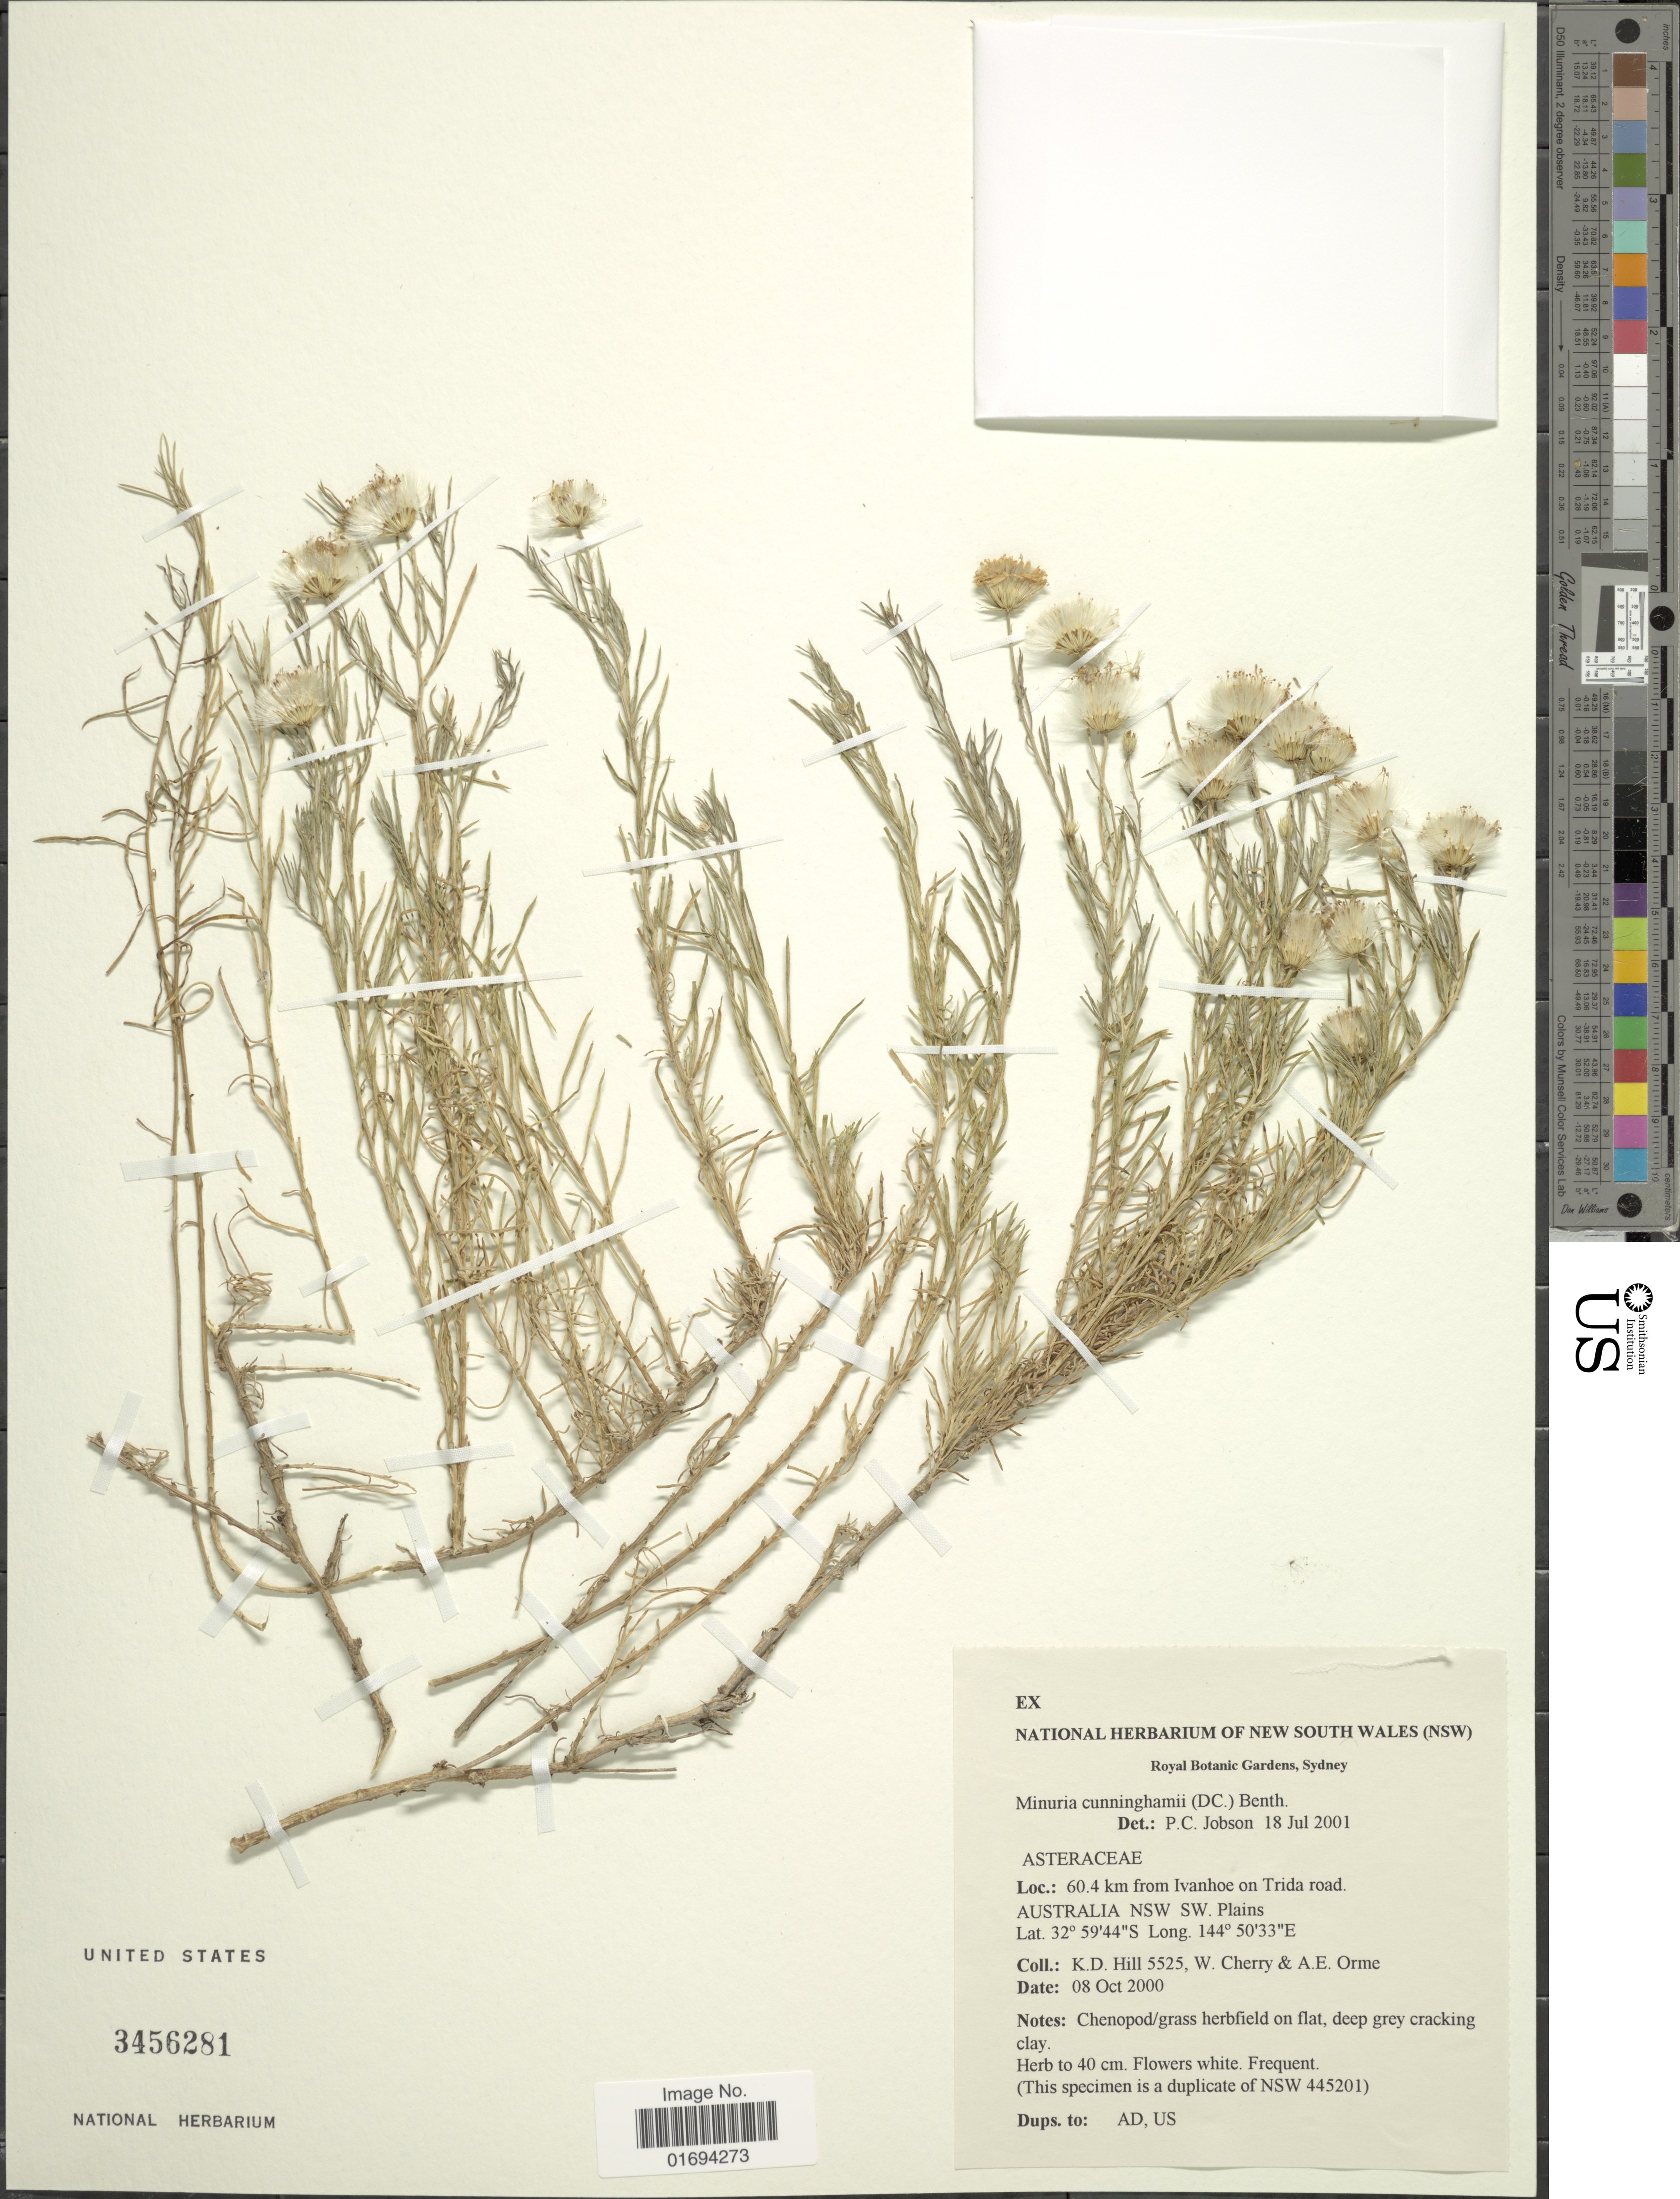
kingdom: Plantae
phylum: Tracheophyta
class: Magnoliopsida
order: Asterales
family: Asteraceae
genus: Minuria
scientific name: Minuria cunninghamii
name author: (DC.) Benth.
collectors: K. D. Hill, W. A. Cherry & A. Orme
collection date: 2000-10-08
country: Australia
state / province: New South Wales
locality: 60.4 km from Ivanhoe on Trida road, Australia NSW SW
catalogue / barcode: US 3456281